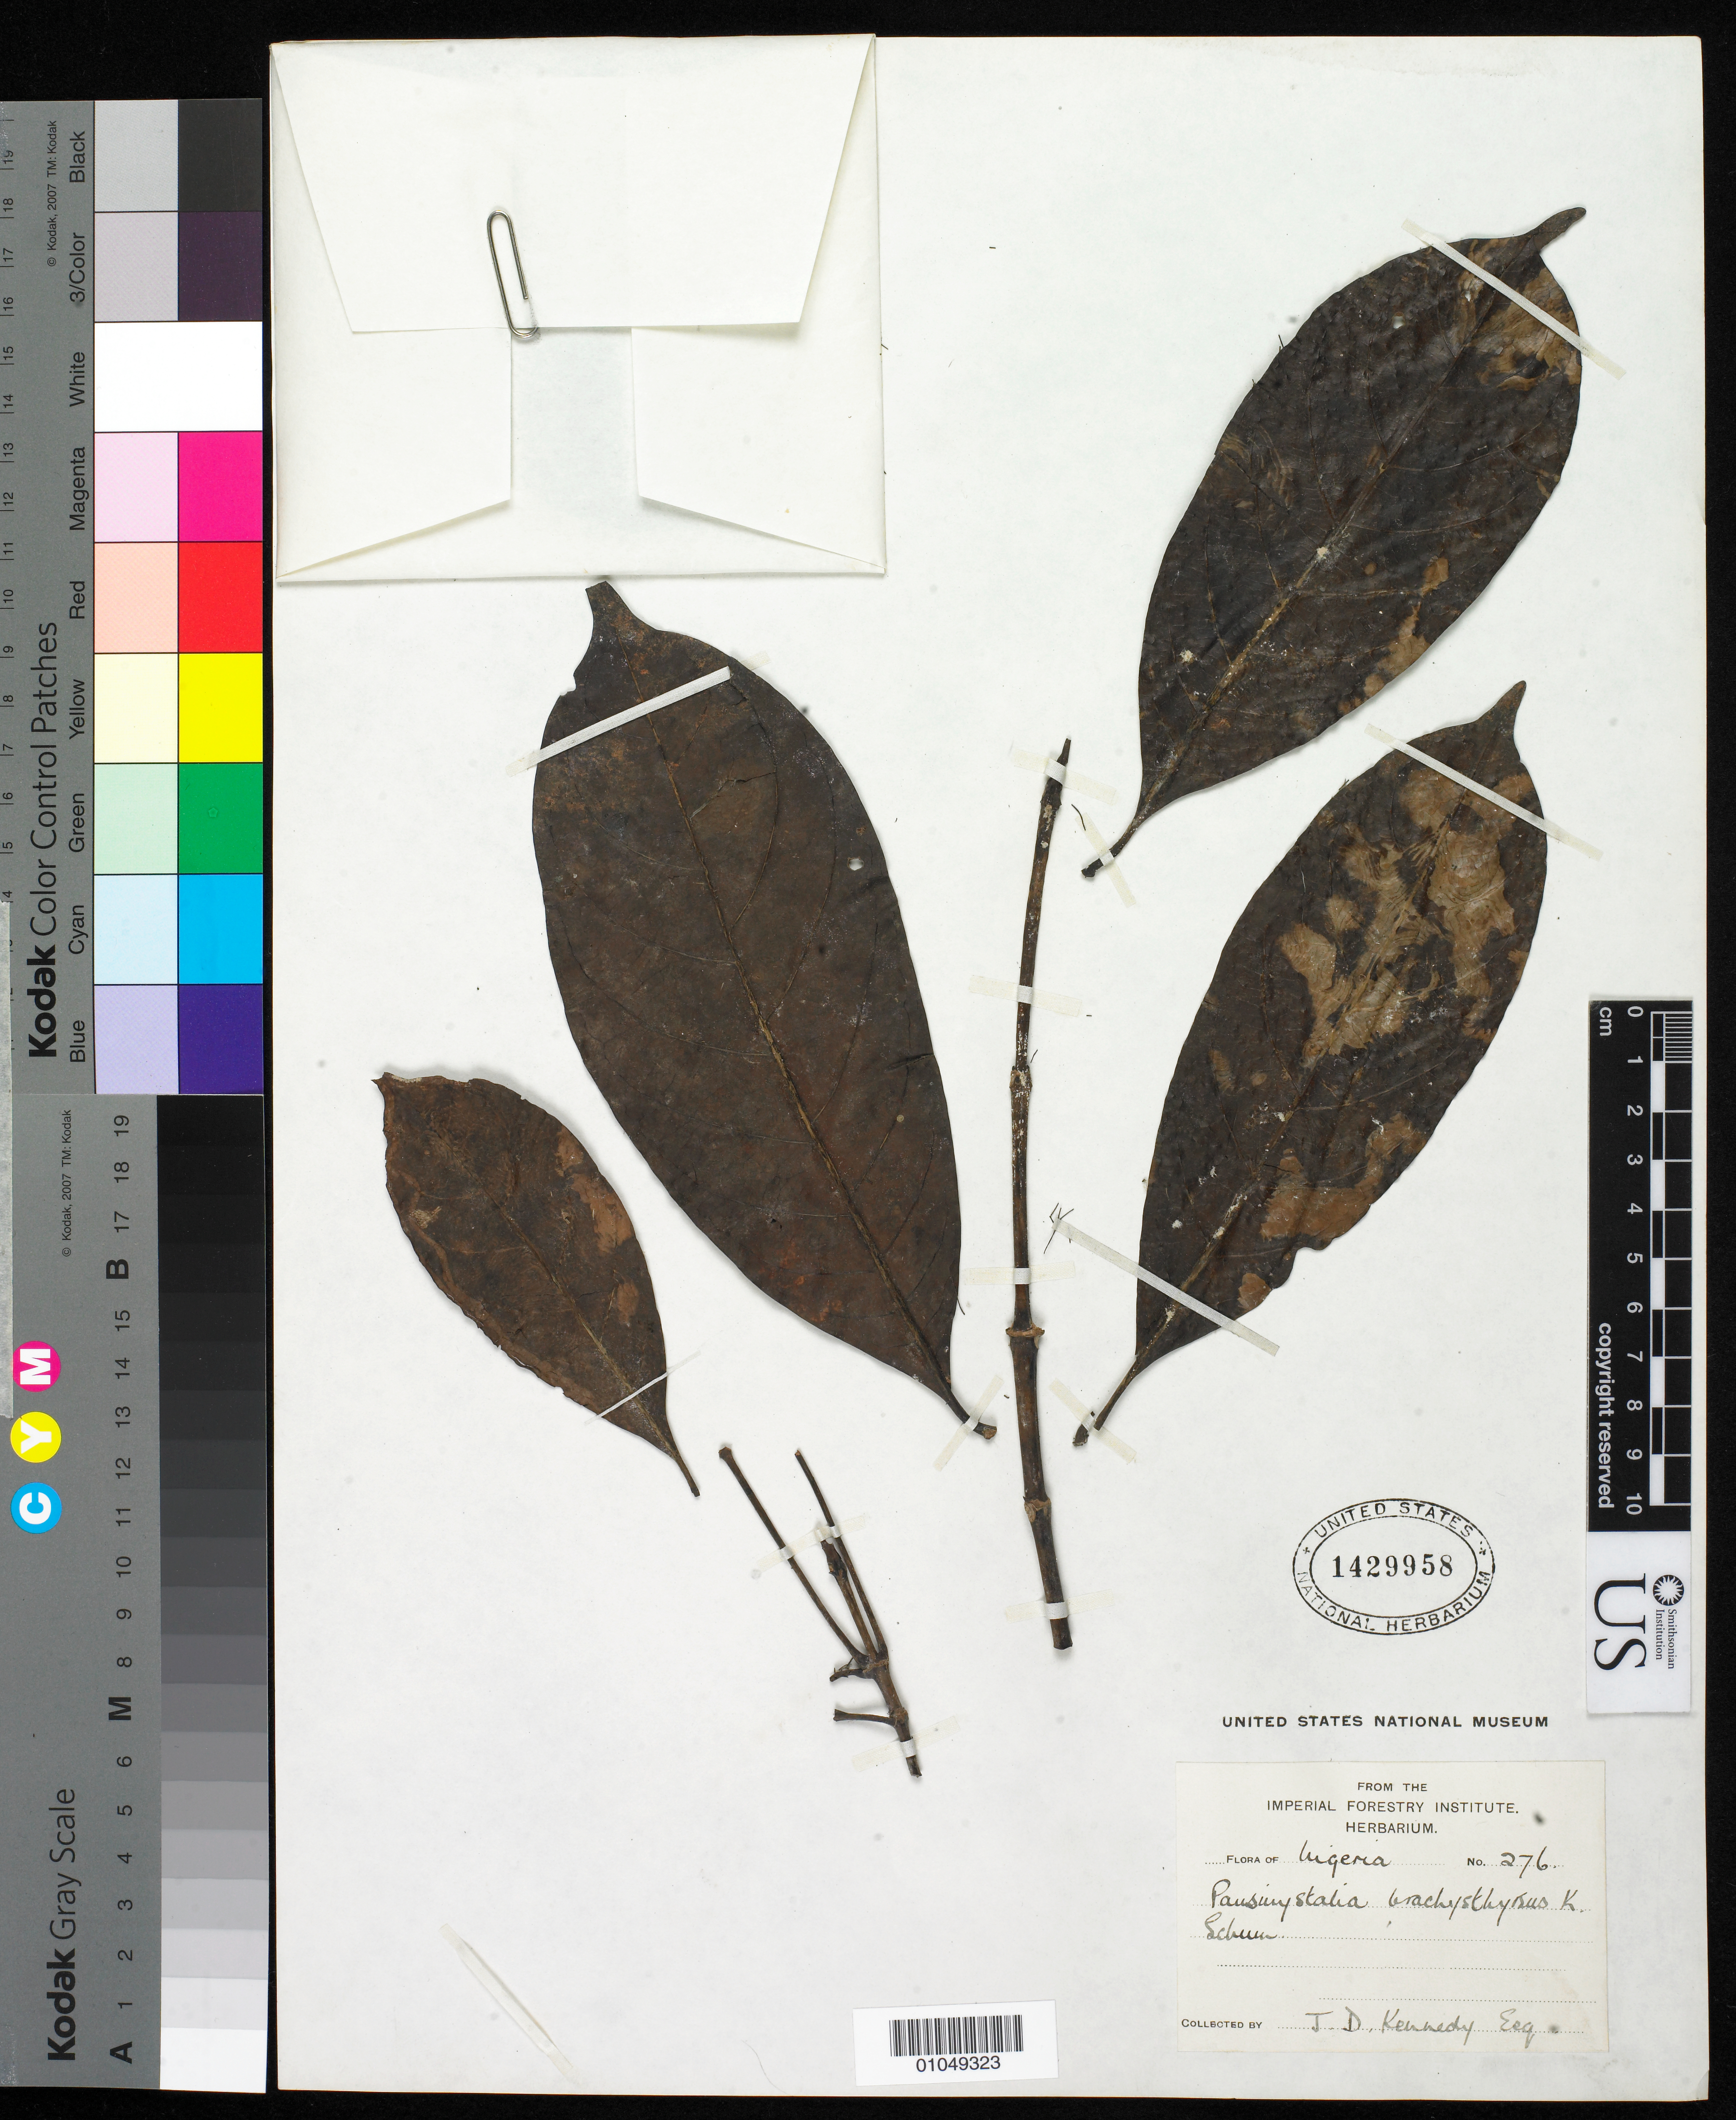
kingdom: Plantae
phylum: Tracheophyta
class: Magnoliopsida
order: Gentianales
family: Rubiaceae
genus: Pausinystalia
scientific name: Pausinystalia brachythyrsum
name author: (K. Schum.) De Wild.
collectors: J. D. Kennedy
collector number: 276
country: Nigeria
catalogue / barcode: US 1429958